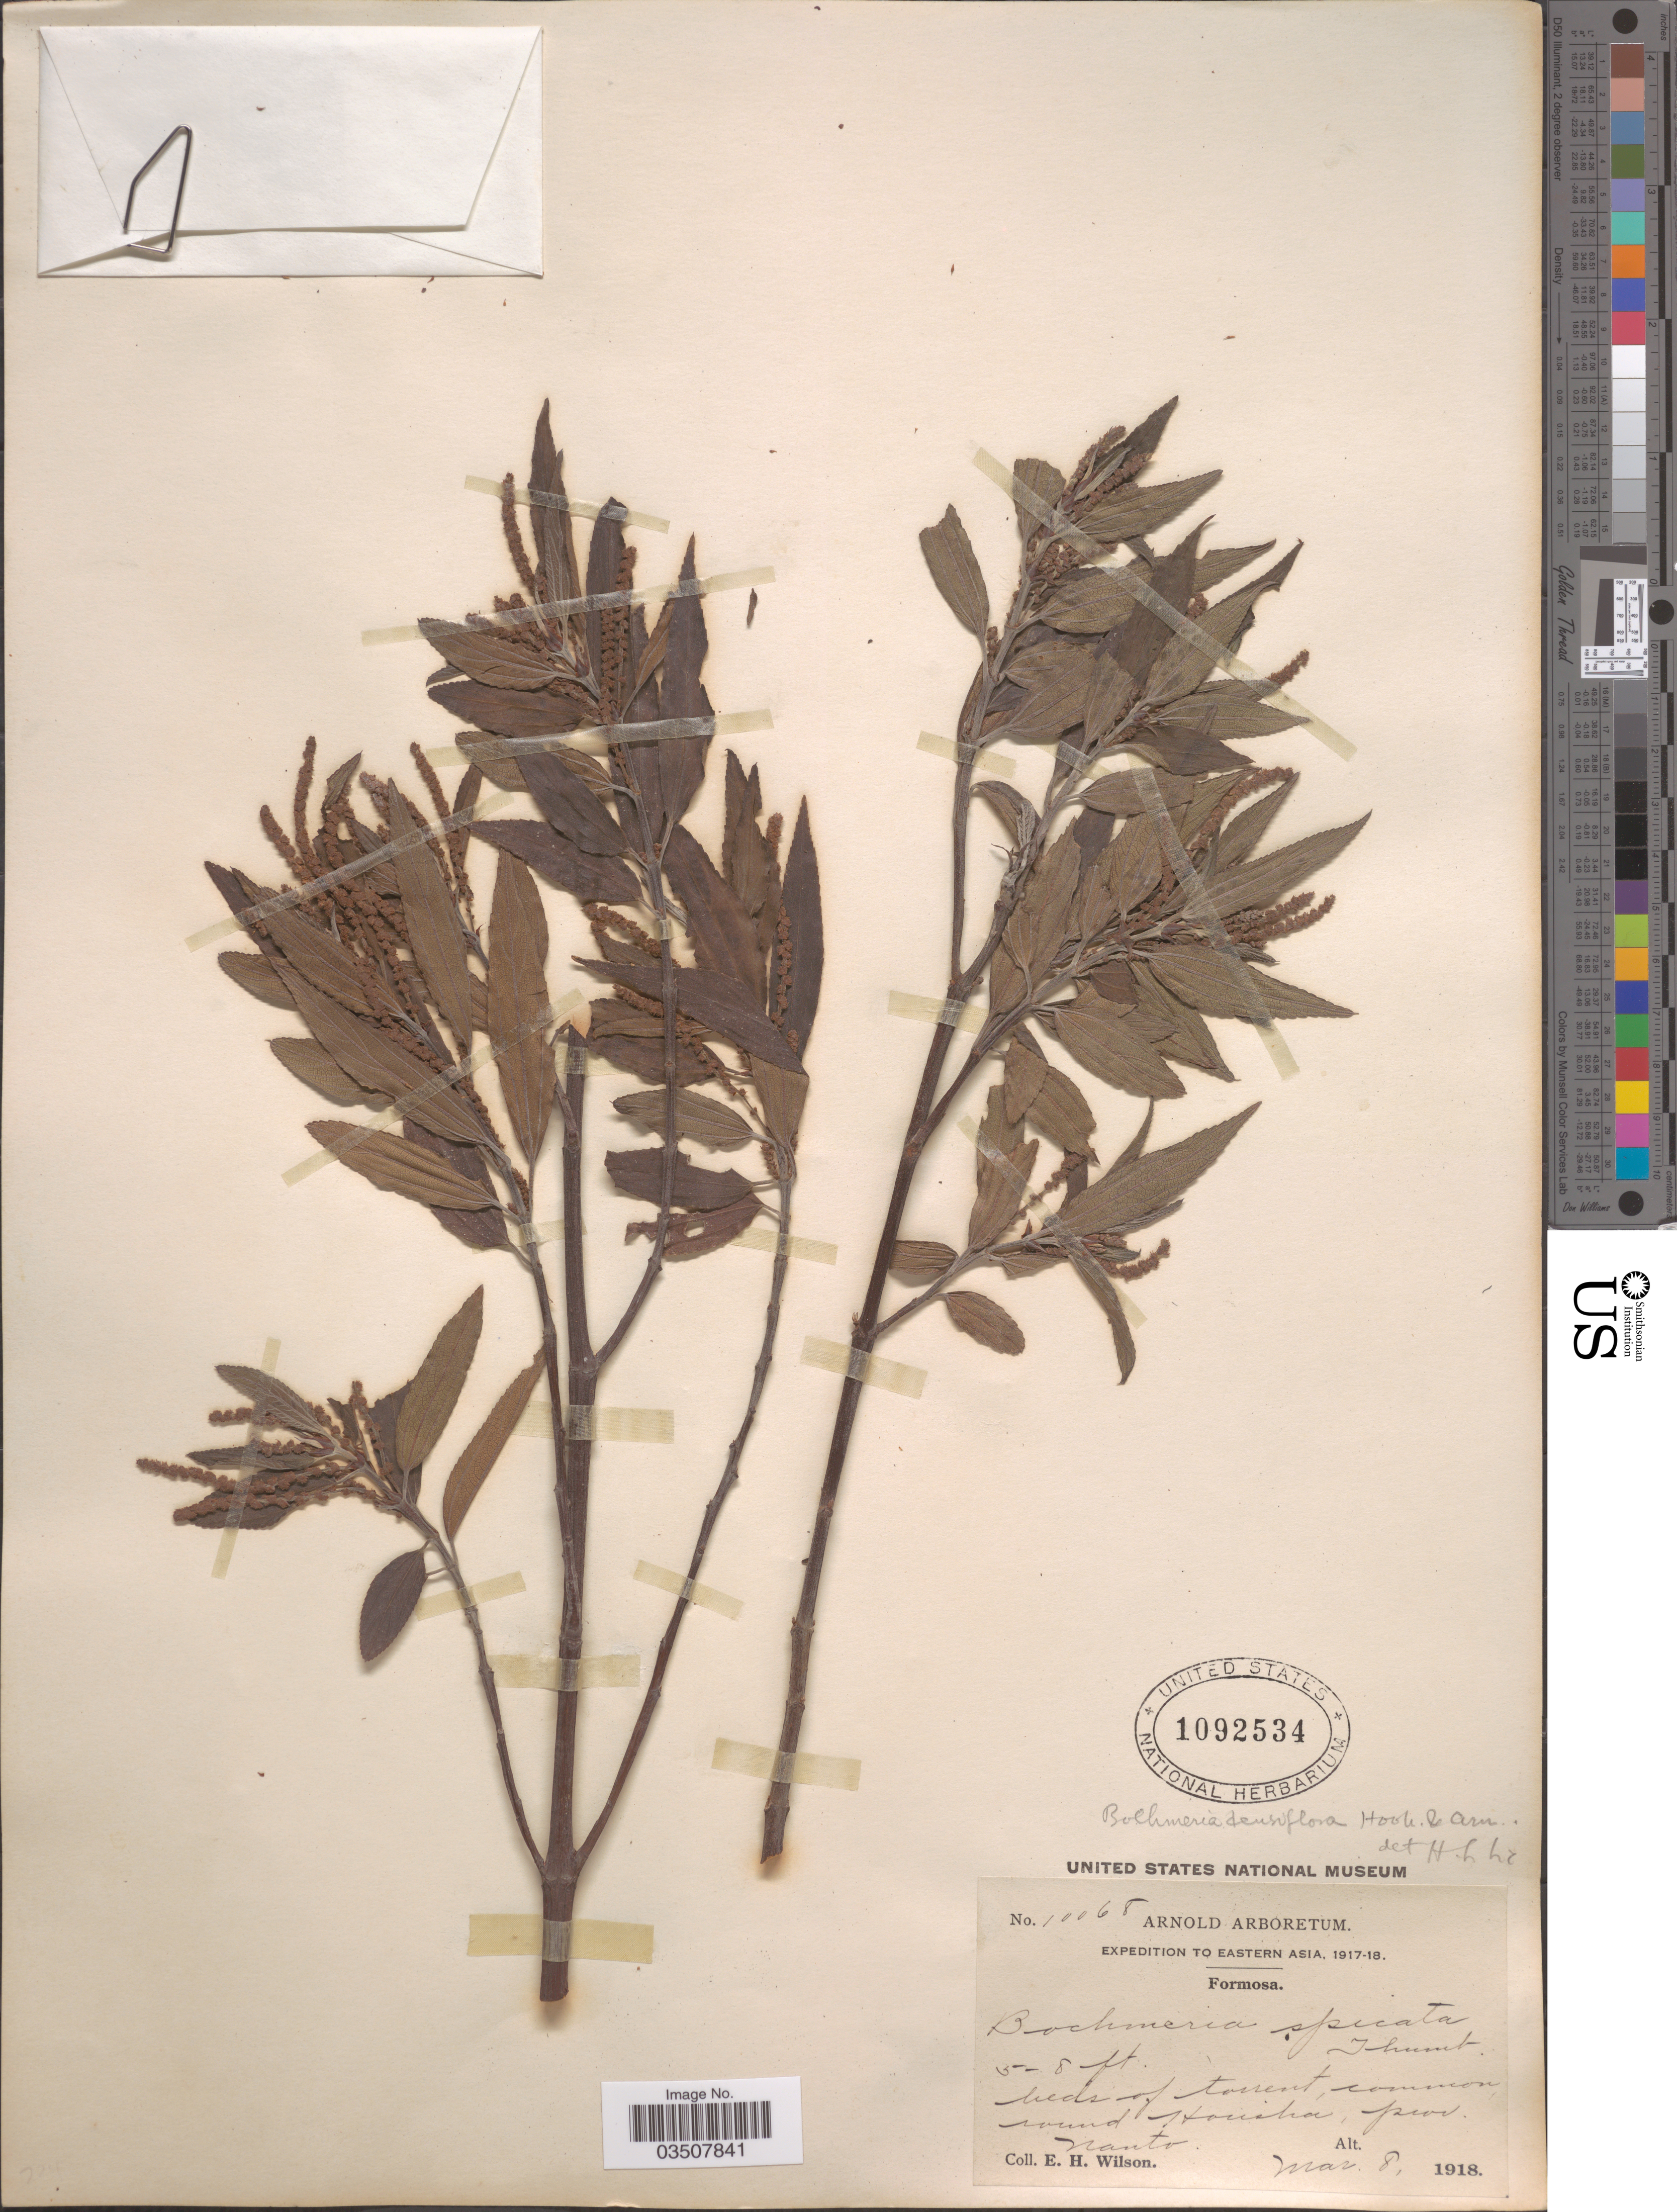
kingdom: Plantae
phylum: Tracheophyta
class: Magnoliopsida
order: Rosales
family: Urticaceae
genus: Boehmeria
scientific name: Boehmeria densiflora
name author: Hook. & Arn.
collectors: E. Wilson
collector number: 10068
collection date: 1918-03-08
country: Taiwan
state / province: Nantou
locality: Formosa. Round Housha, prov. Nanto.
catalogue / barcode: US 1092534